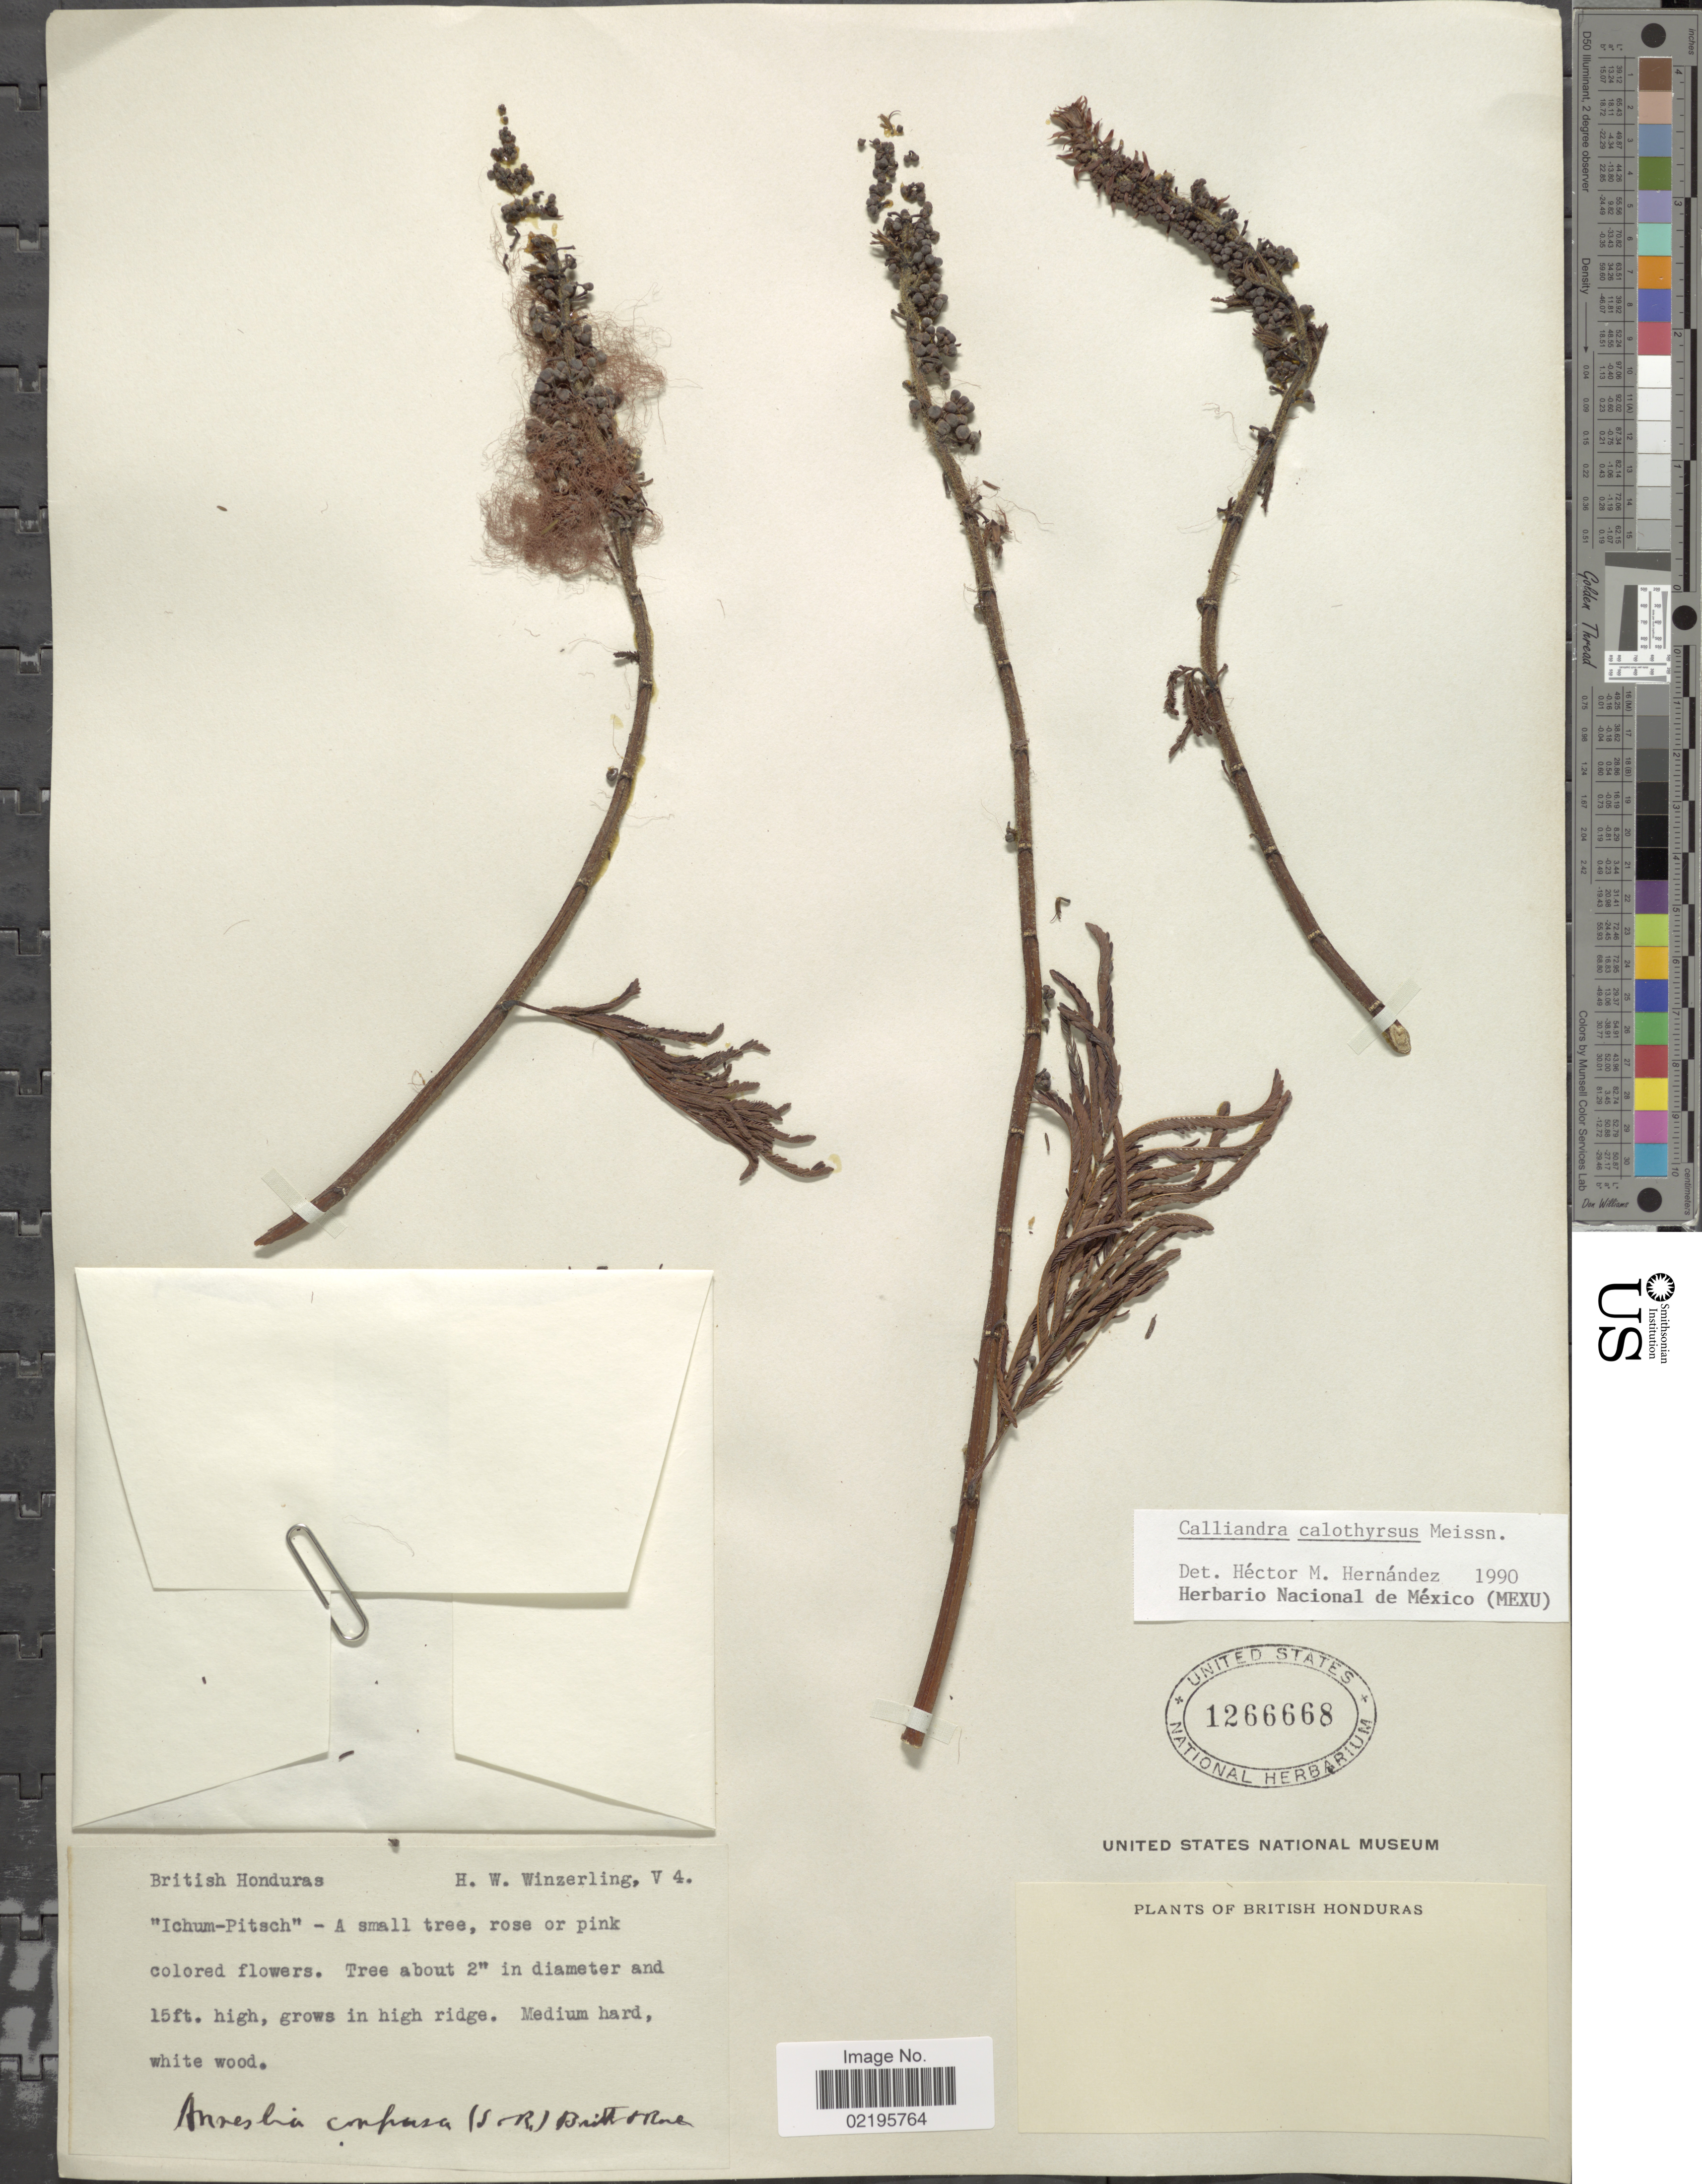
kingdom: Plantae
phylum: Tracheophyta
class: Magnoliopsida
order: Fabales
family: Fabaceae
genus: Calliandra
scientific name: Calliandra calothyrsus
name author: Meisn.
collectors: H. Winzerling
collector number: V4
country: Belize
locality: British Honduras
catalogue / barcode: US 1266668